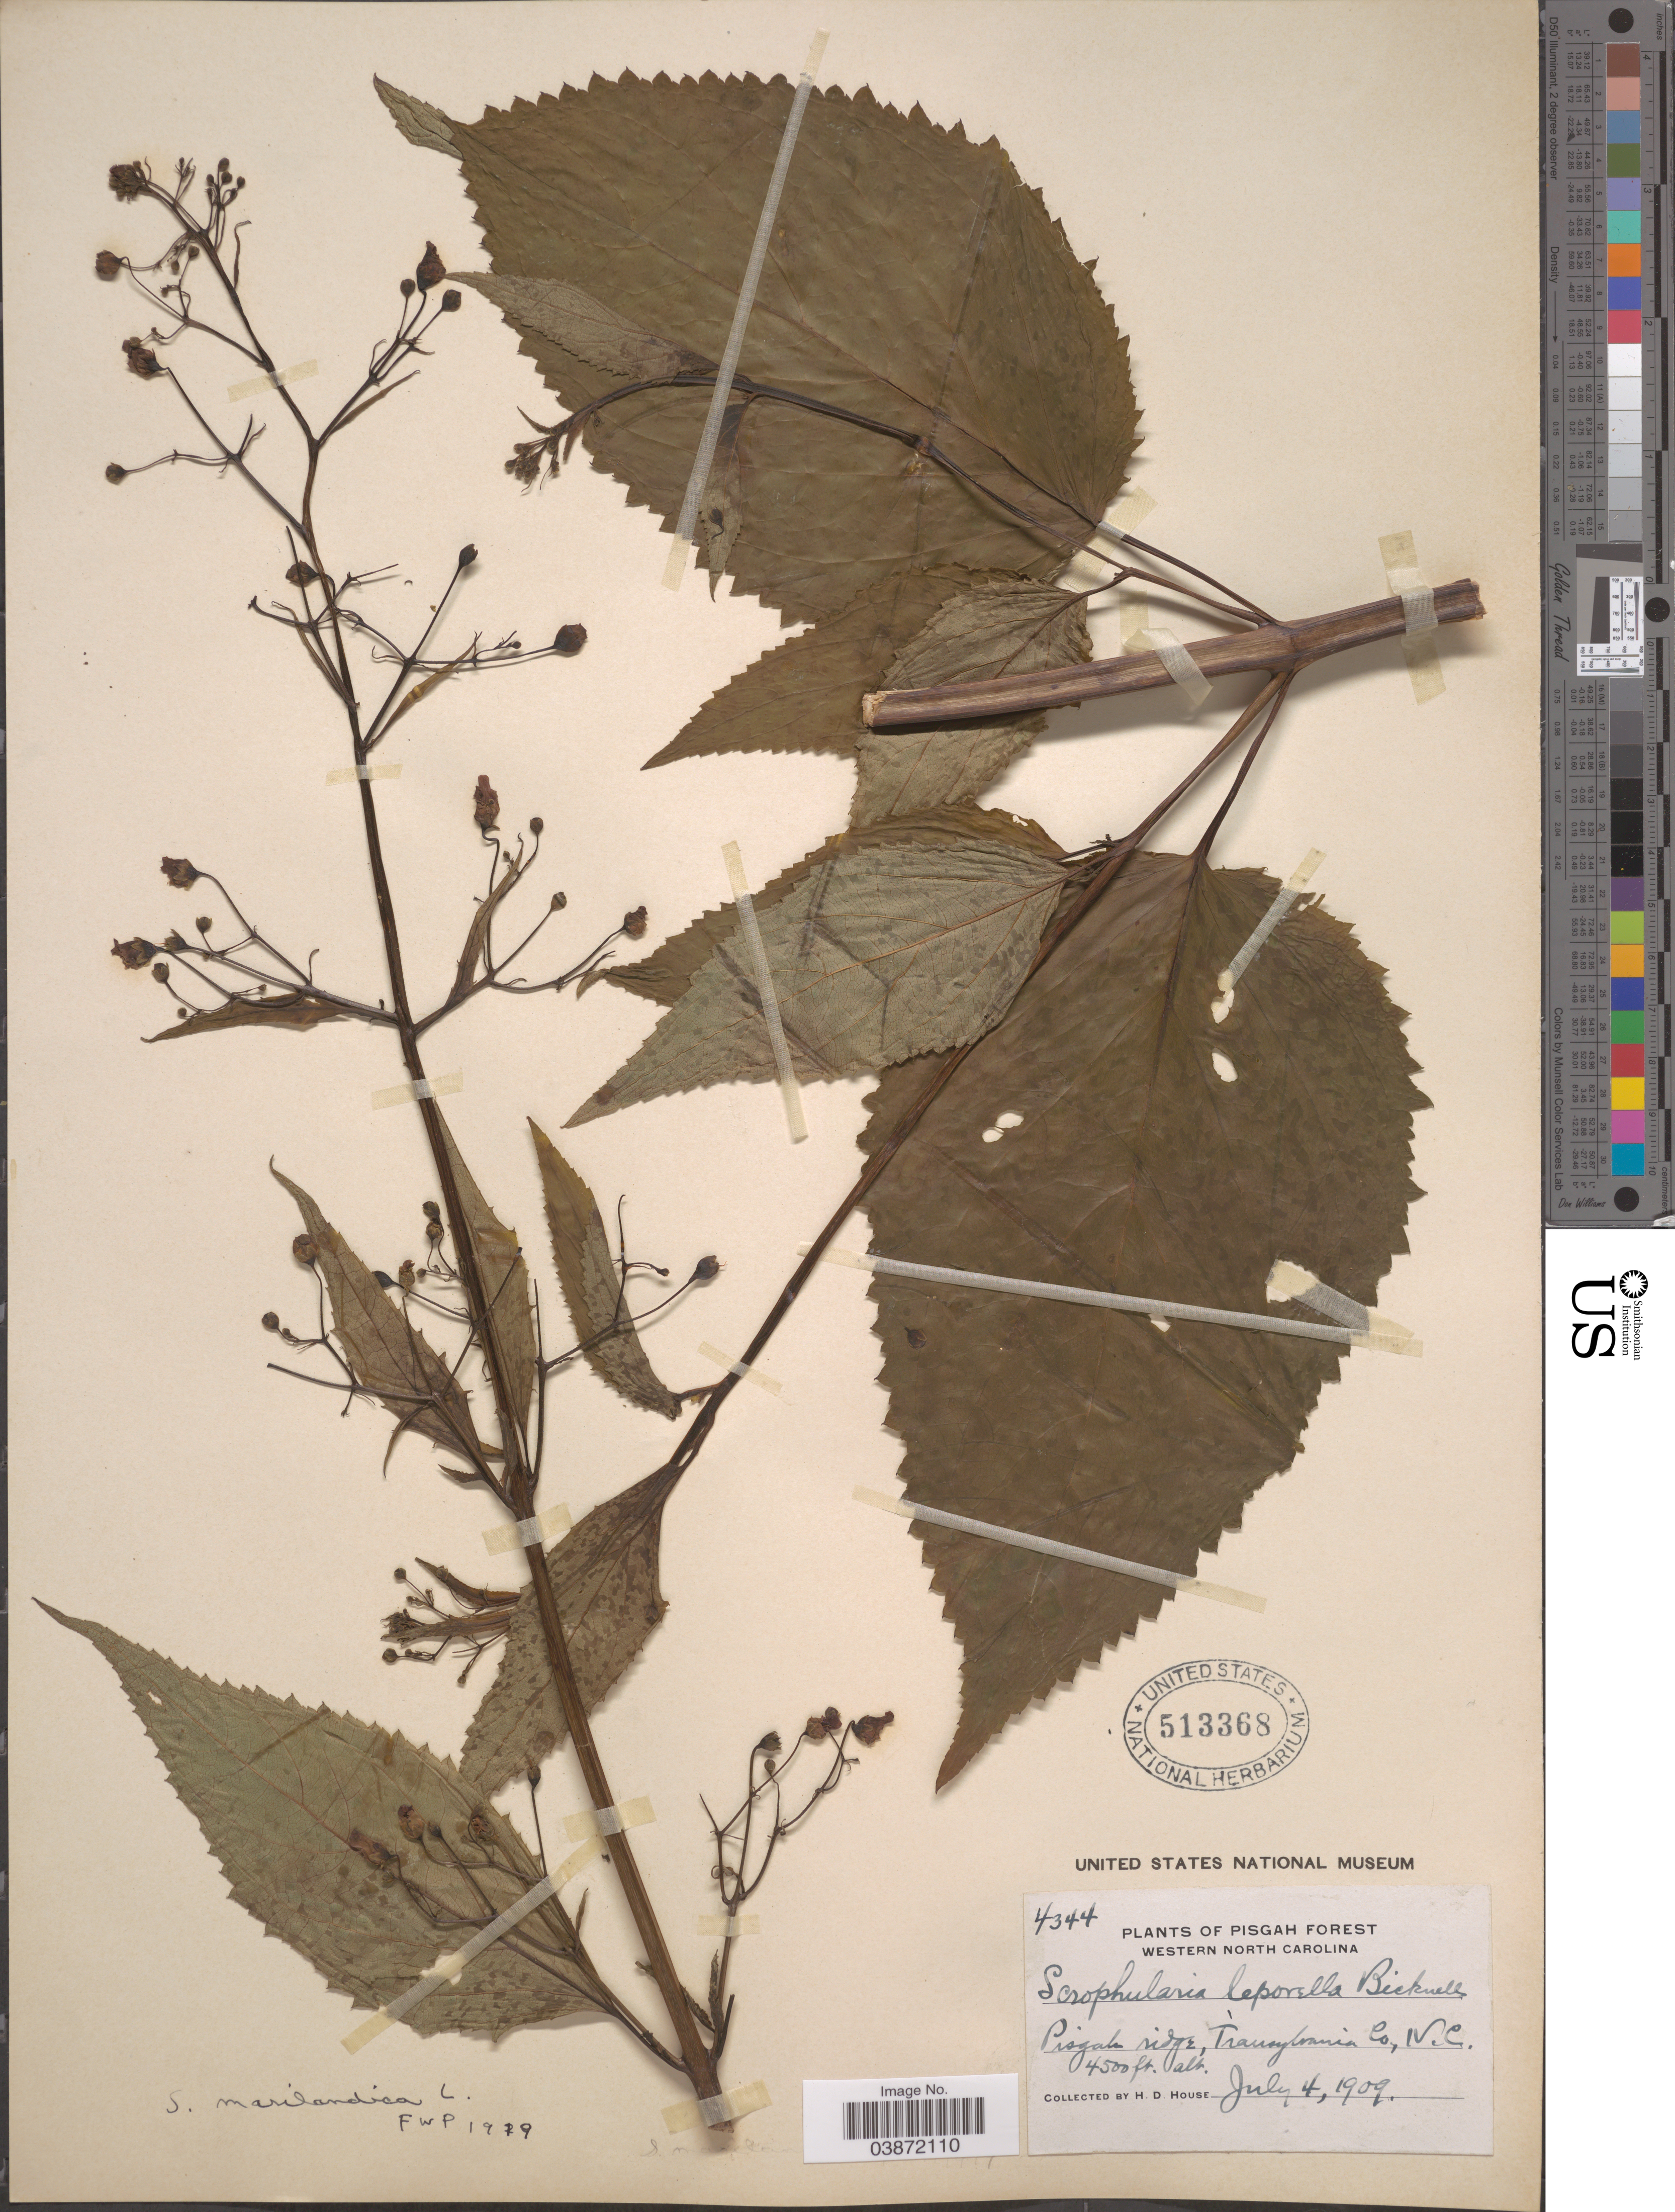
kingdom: Plantae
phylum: Tracheophyta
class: Magnoliopsida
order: Lamiales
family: Scrophulariaceae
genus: Scrophularia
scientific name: Scrophularia marilandica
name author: L.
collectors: H. D. House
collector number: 4344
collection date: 1909-07-04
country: United States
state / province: North Carolina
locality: Pisgah Forest. Western North Carolina. Pisgah ridge, Transylvania Co.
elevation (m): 1372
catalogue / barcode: US 513368